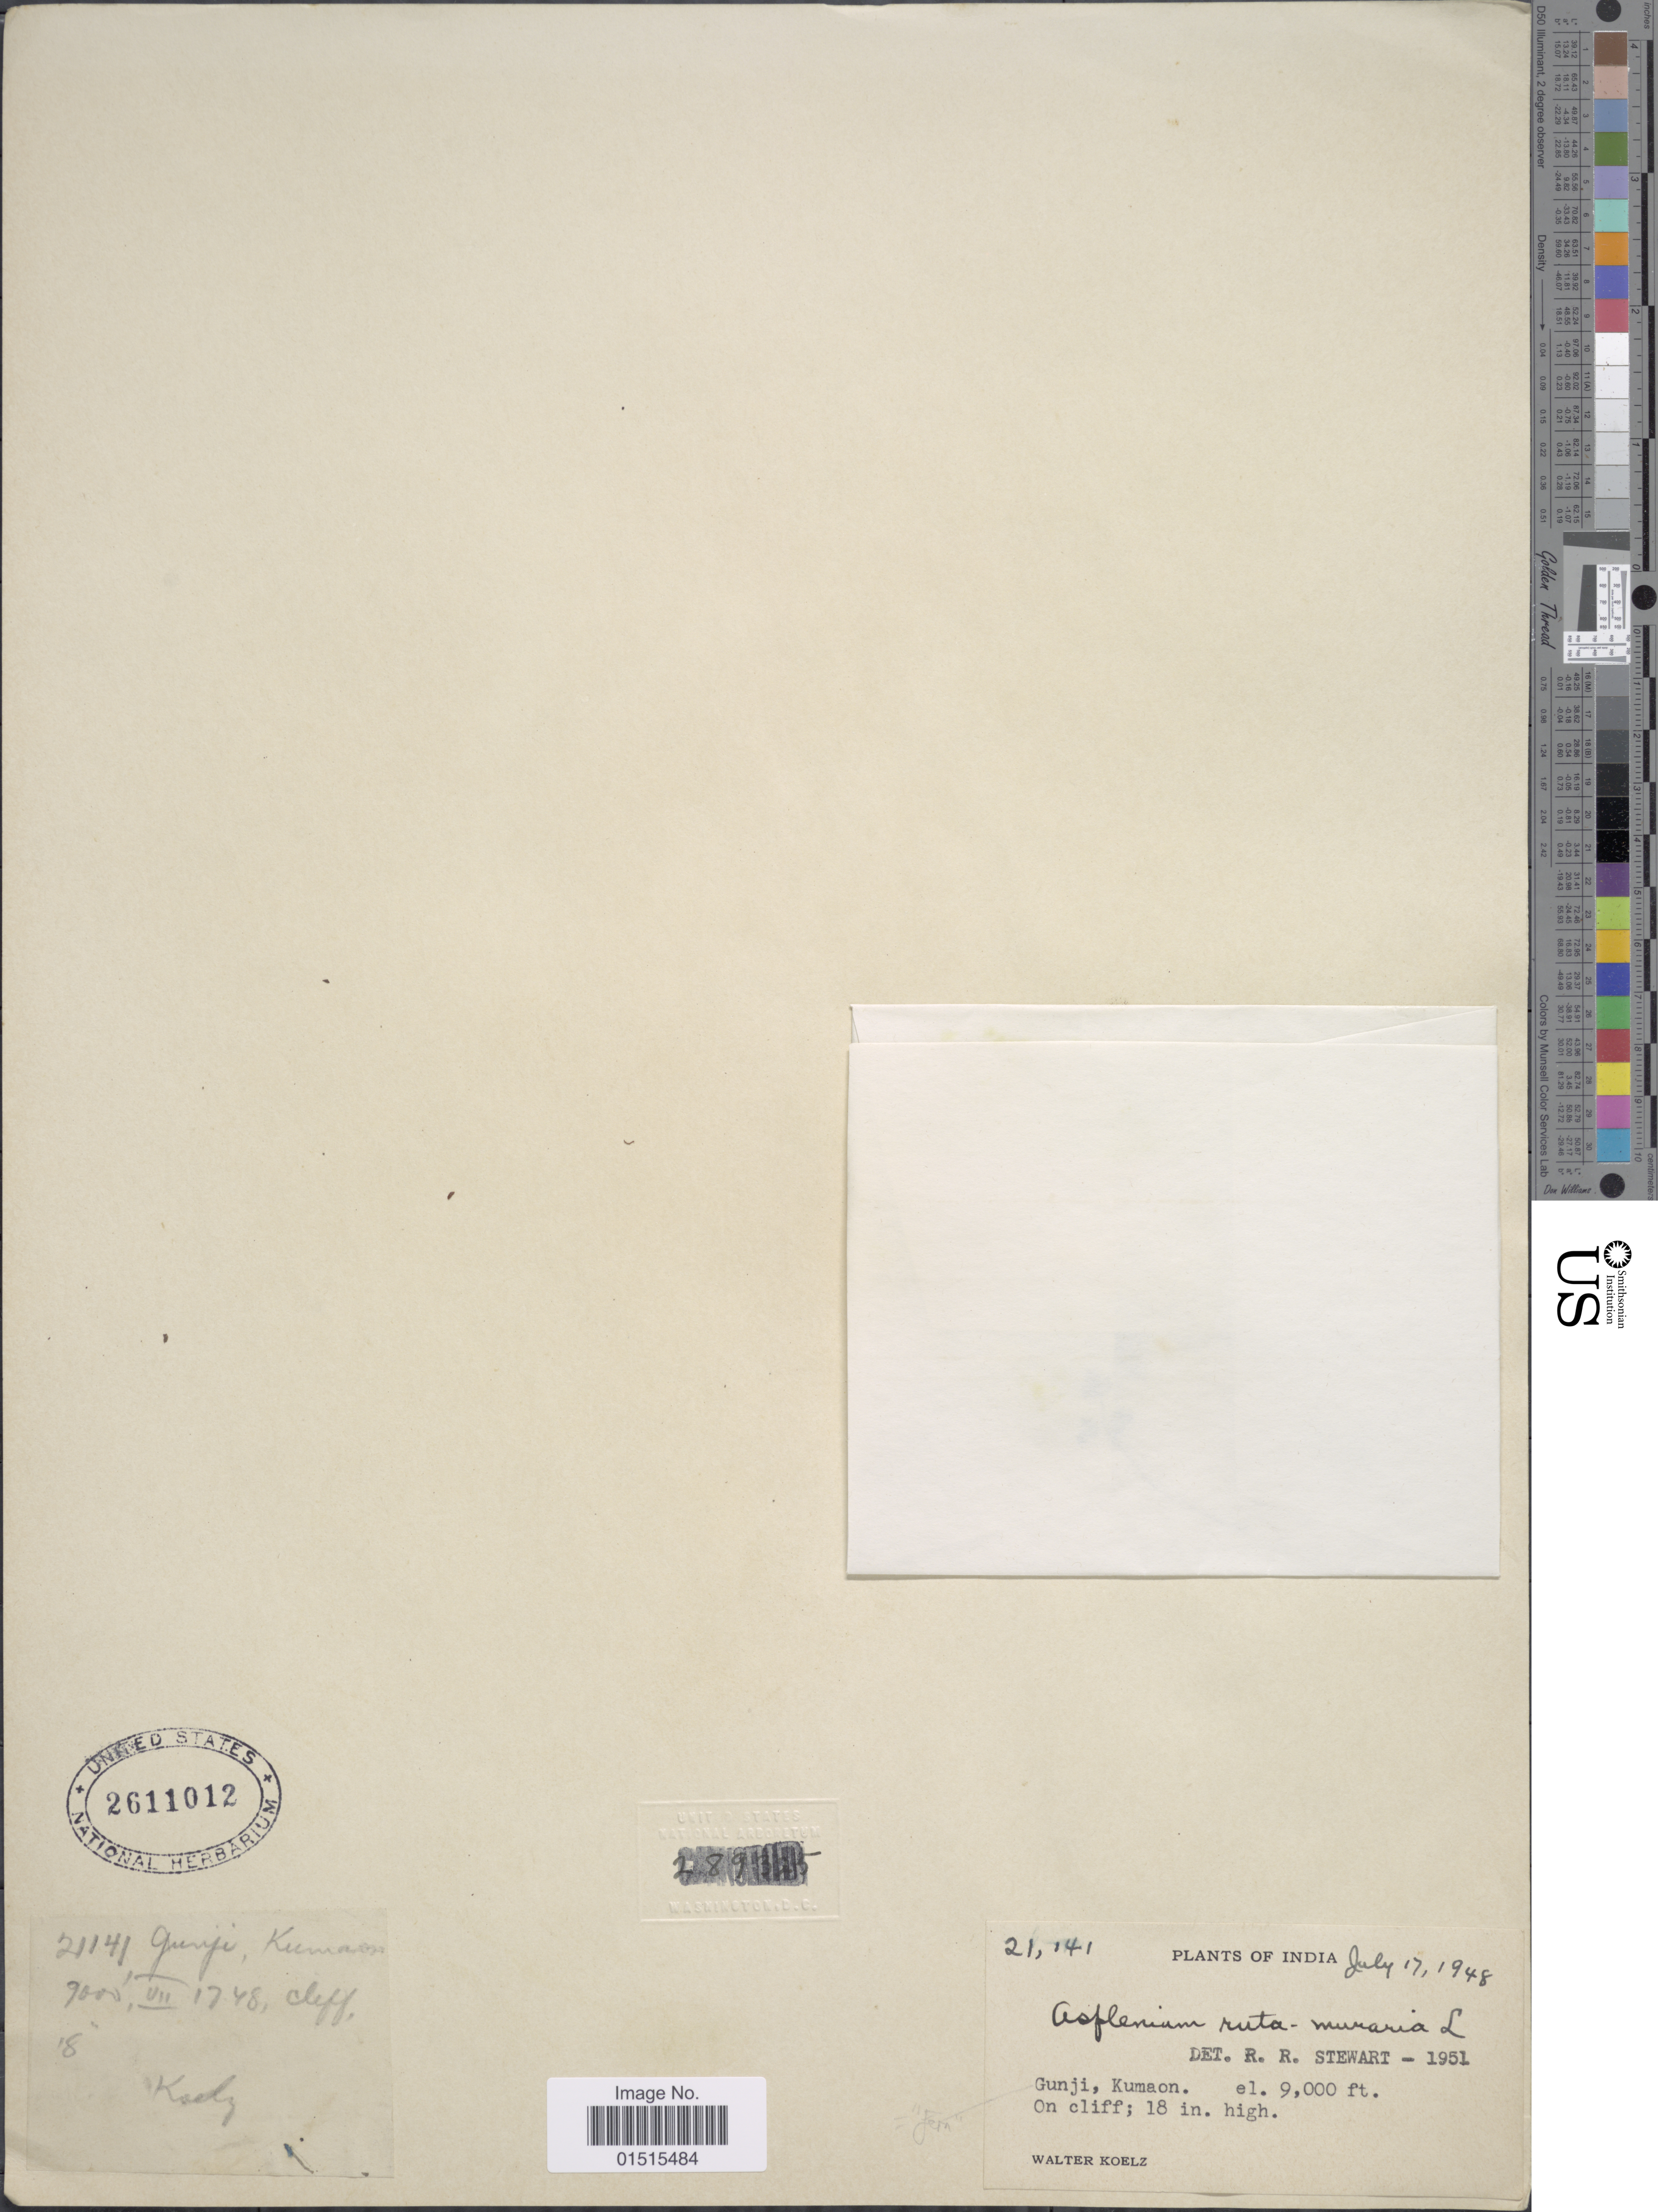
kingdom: Plantae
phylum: Tracheophyta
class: Polypodiopsida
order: Polypodiales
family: Aspleniaceae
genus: Asplenium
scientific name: Asplenium ruta-muraria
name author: L.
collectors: W. N. Koelz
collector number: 21141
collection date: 1948-07-17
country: India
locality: Gunji, Kumaon, on cliff; 18 in. high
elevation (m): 2743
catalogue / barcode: US 2611012